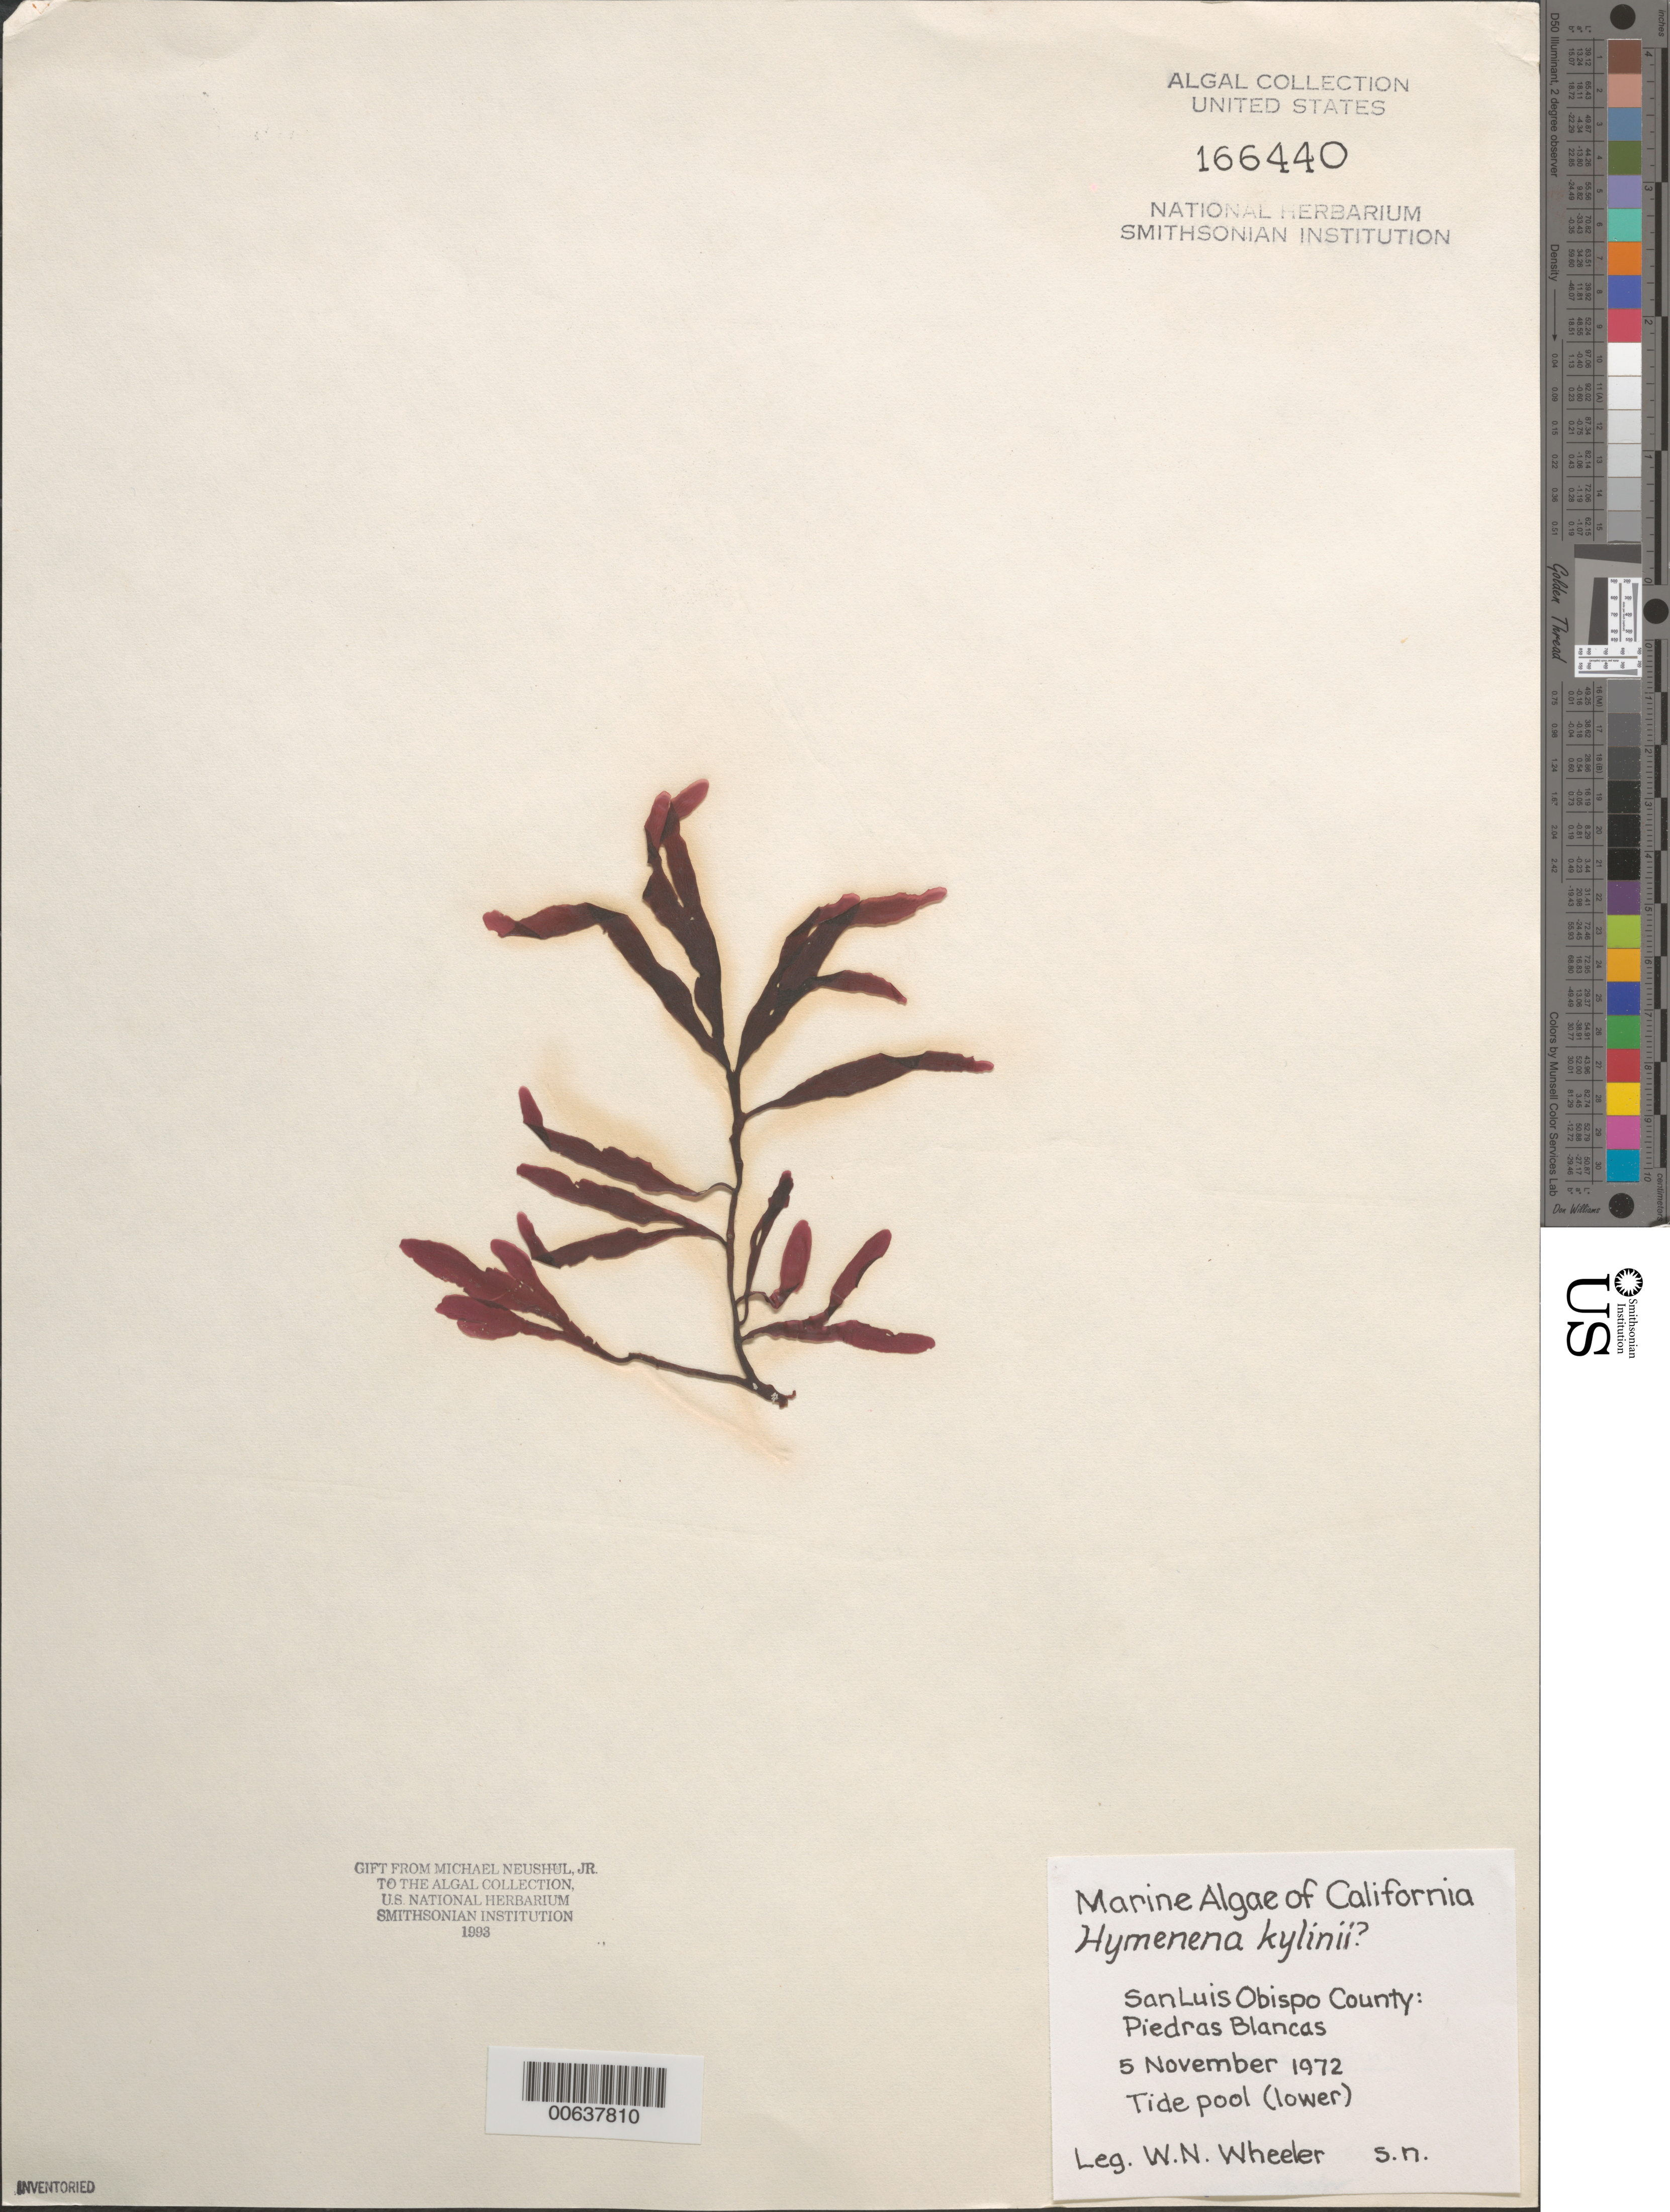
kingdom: Plantae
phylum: Rhodophyta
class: Florideophyceae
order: Ceramiales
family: Delesseriaceae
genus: Hymenena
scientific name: Hymenena flabelligera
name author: (J. Agardh) Kylin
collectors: W. Wheeler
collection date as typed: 05 Nov 1972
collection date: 1972-11-05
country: United States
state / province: California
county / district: San Luis Obispo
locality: Piedras Blancas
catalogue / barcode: US 166440